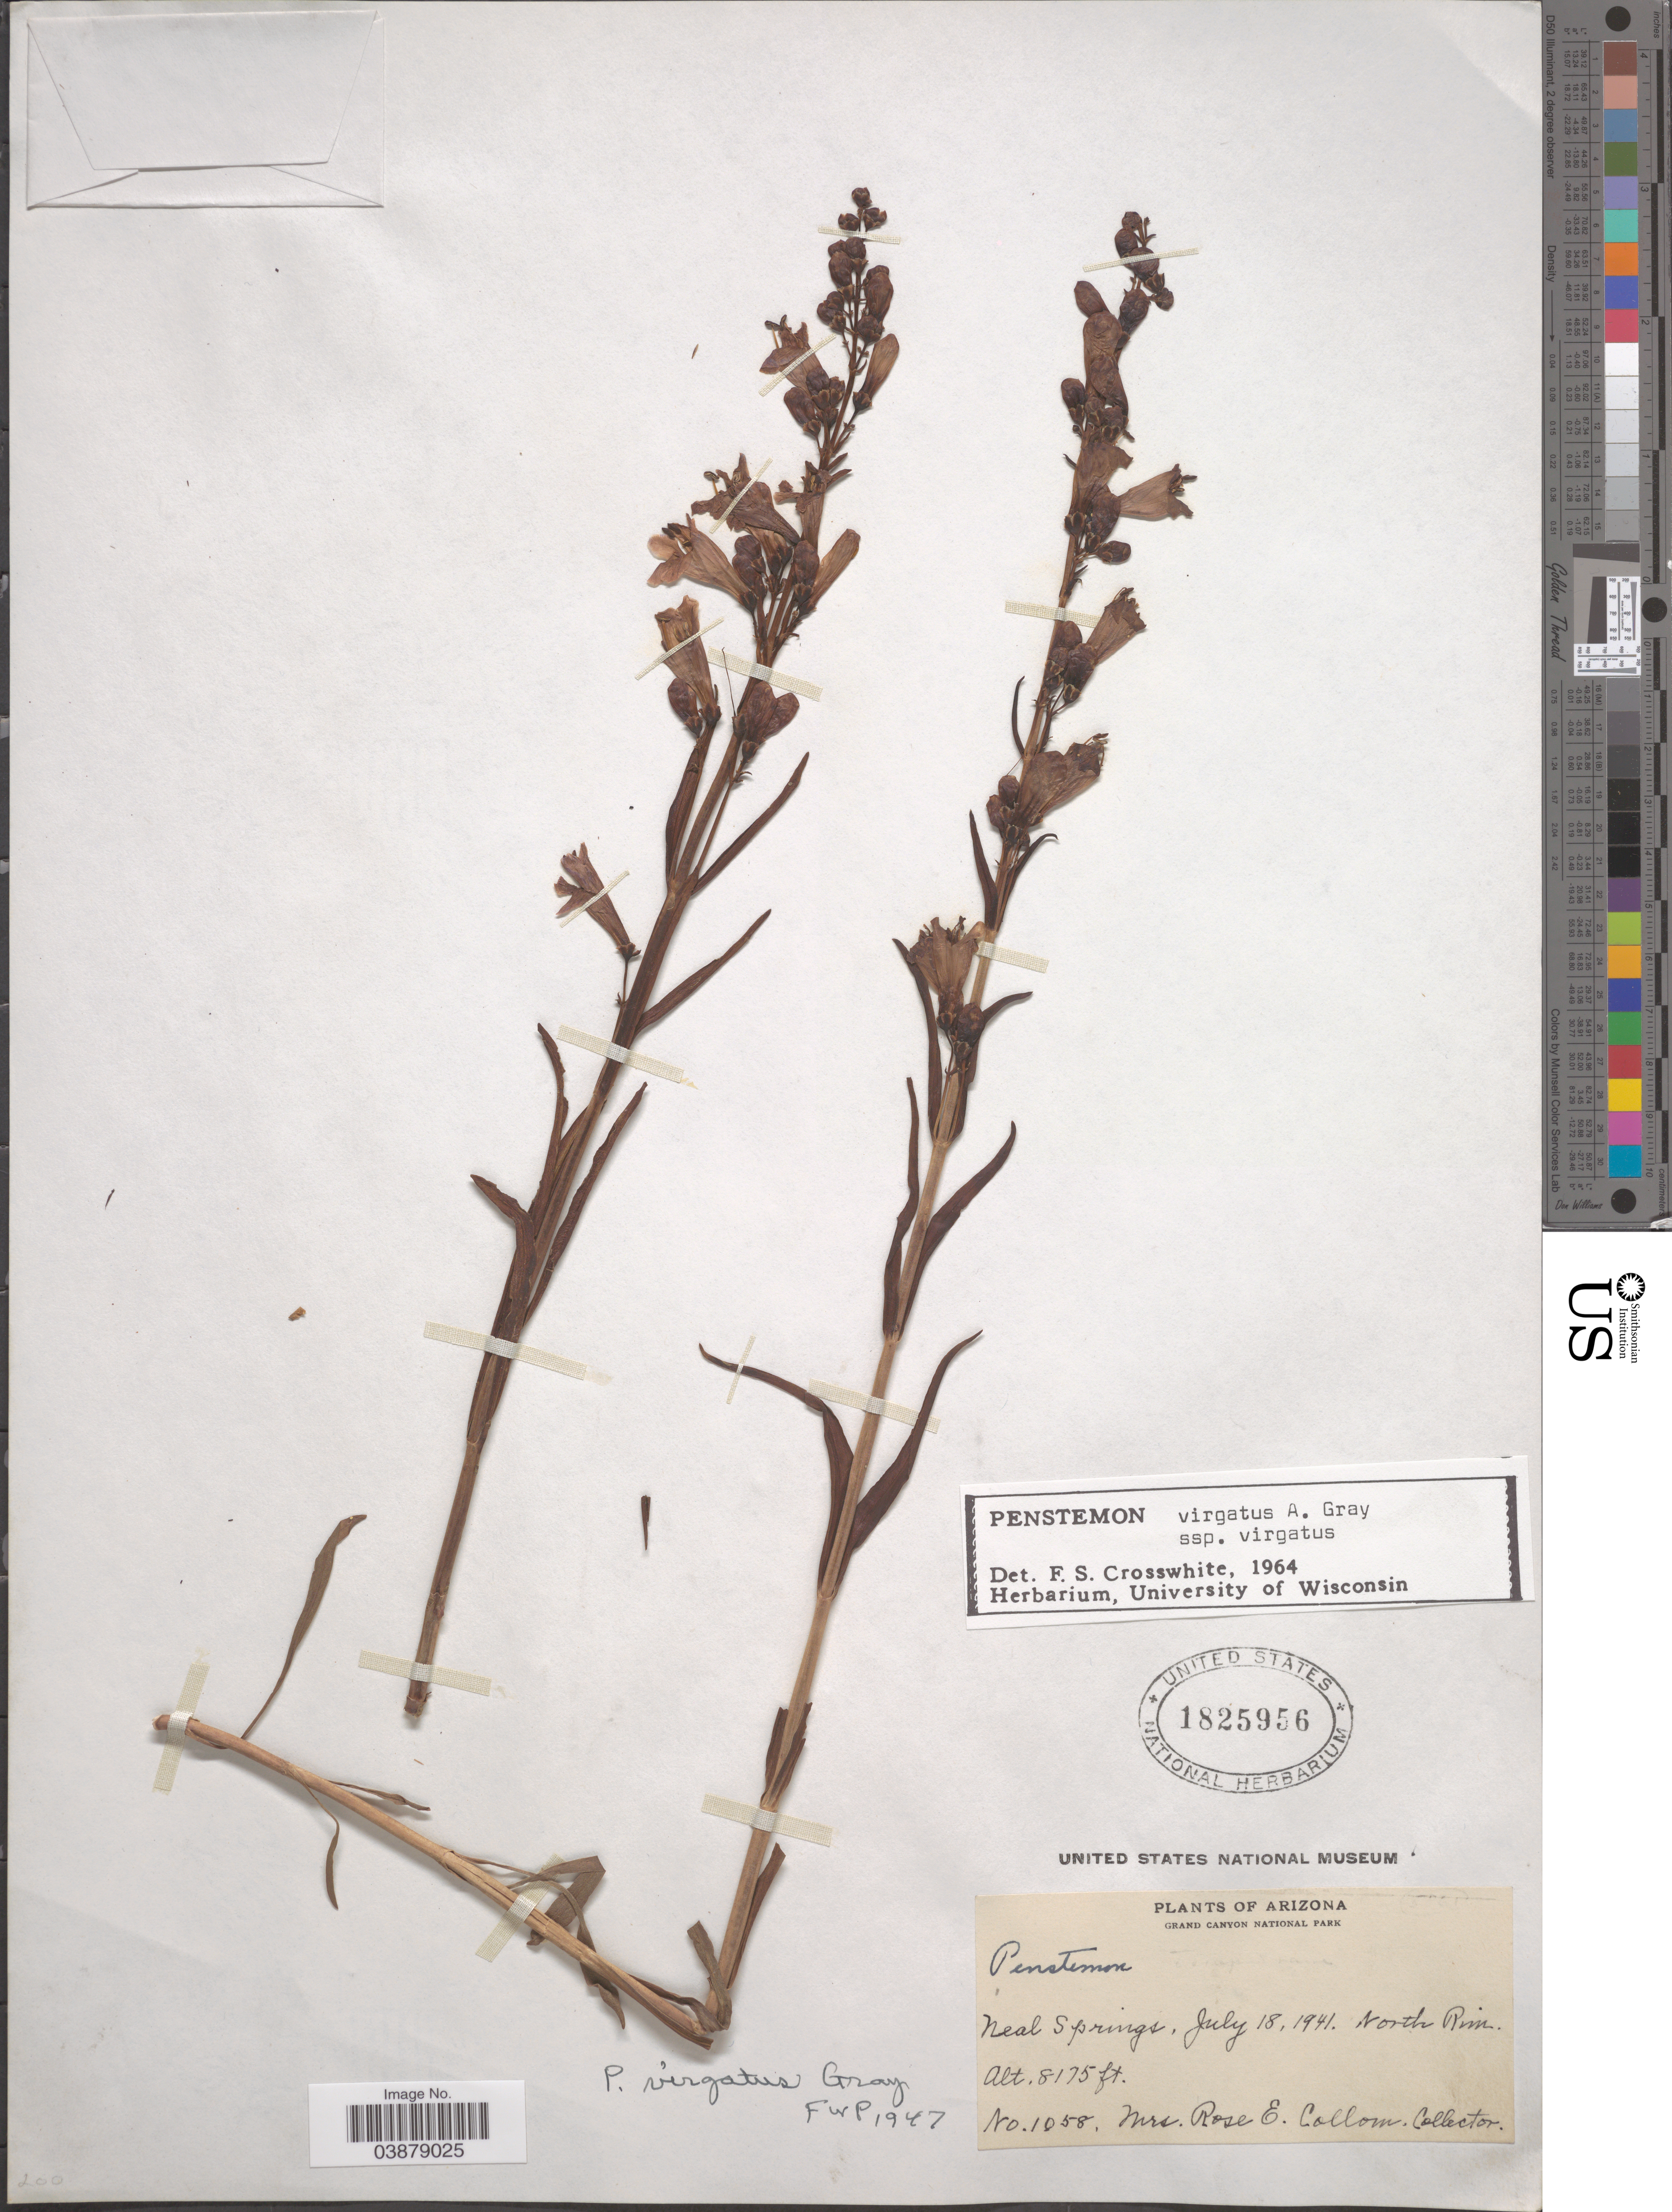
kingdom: Plantae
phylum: Tracheophyta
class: Magnoliopsida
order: Lamiales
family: Plantaginaceae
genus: Penstemon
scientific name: Penstemon virgatus subsp. virgatus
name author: A. Gray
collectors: R. E. Collom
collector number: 1058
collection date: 1941-07-18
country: United States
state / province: Arizona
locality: Grand Canyon National Park. Neal Springs, North Rim.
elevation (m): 2492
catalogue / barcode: US 1825956